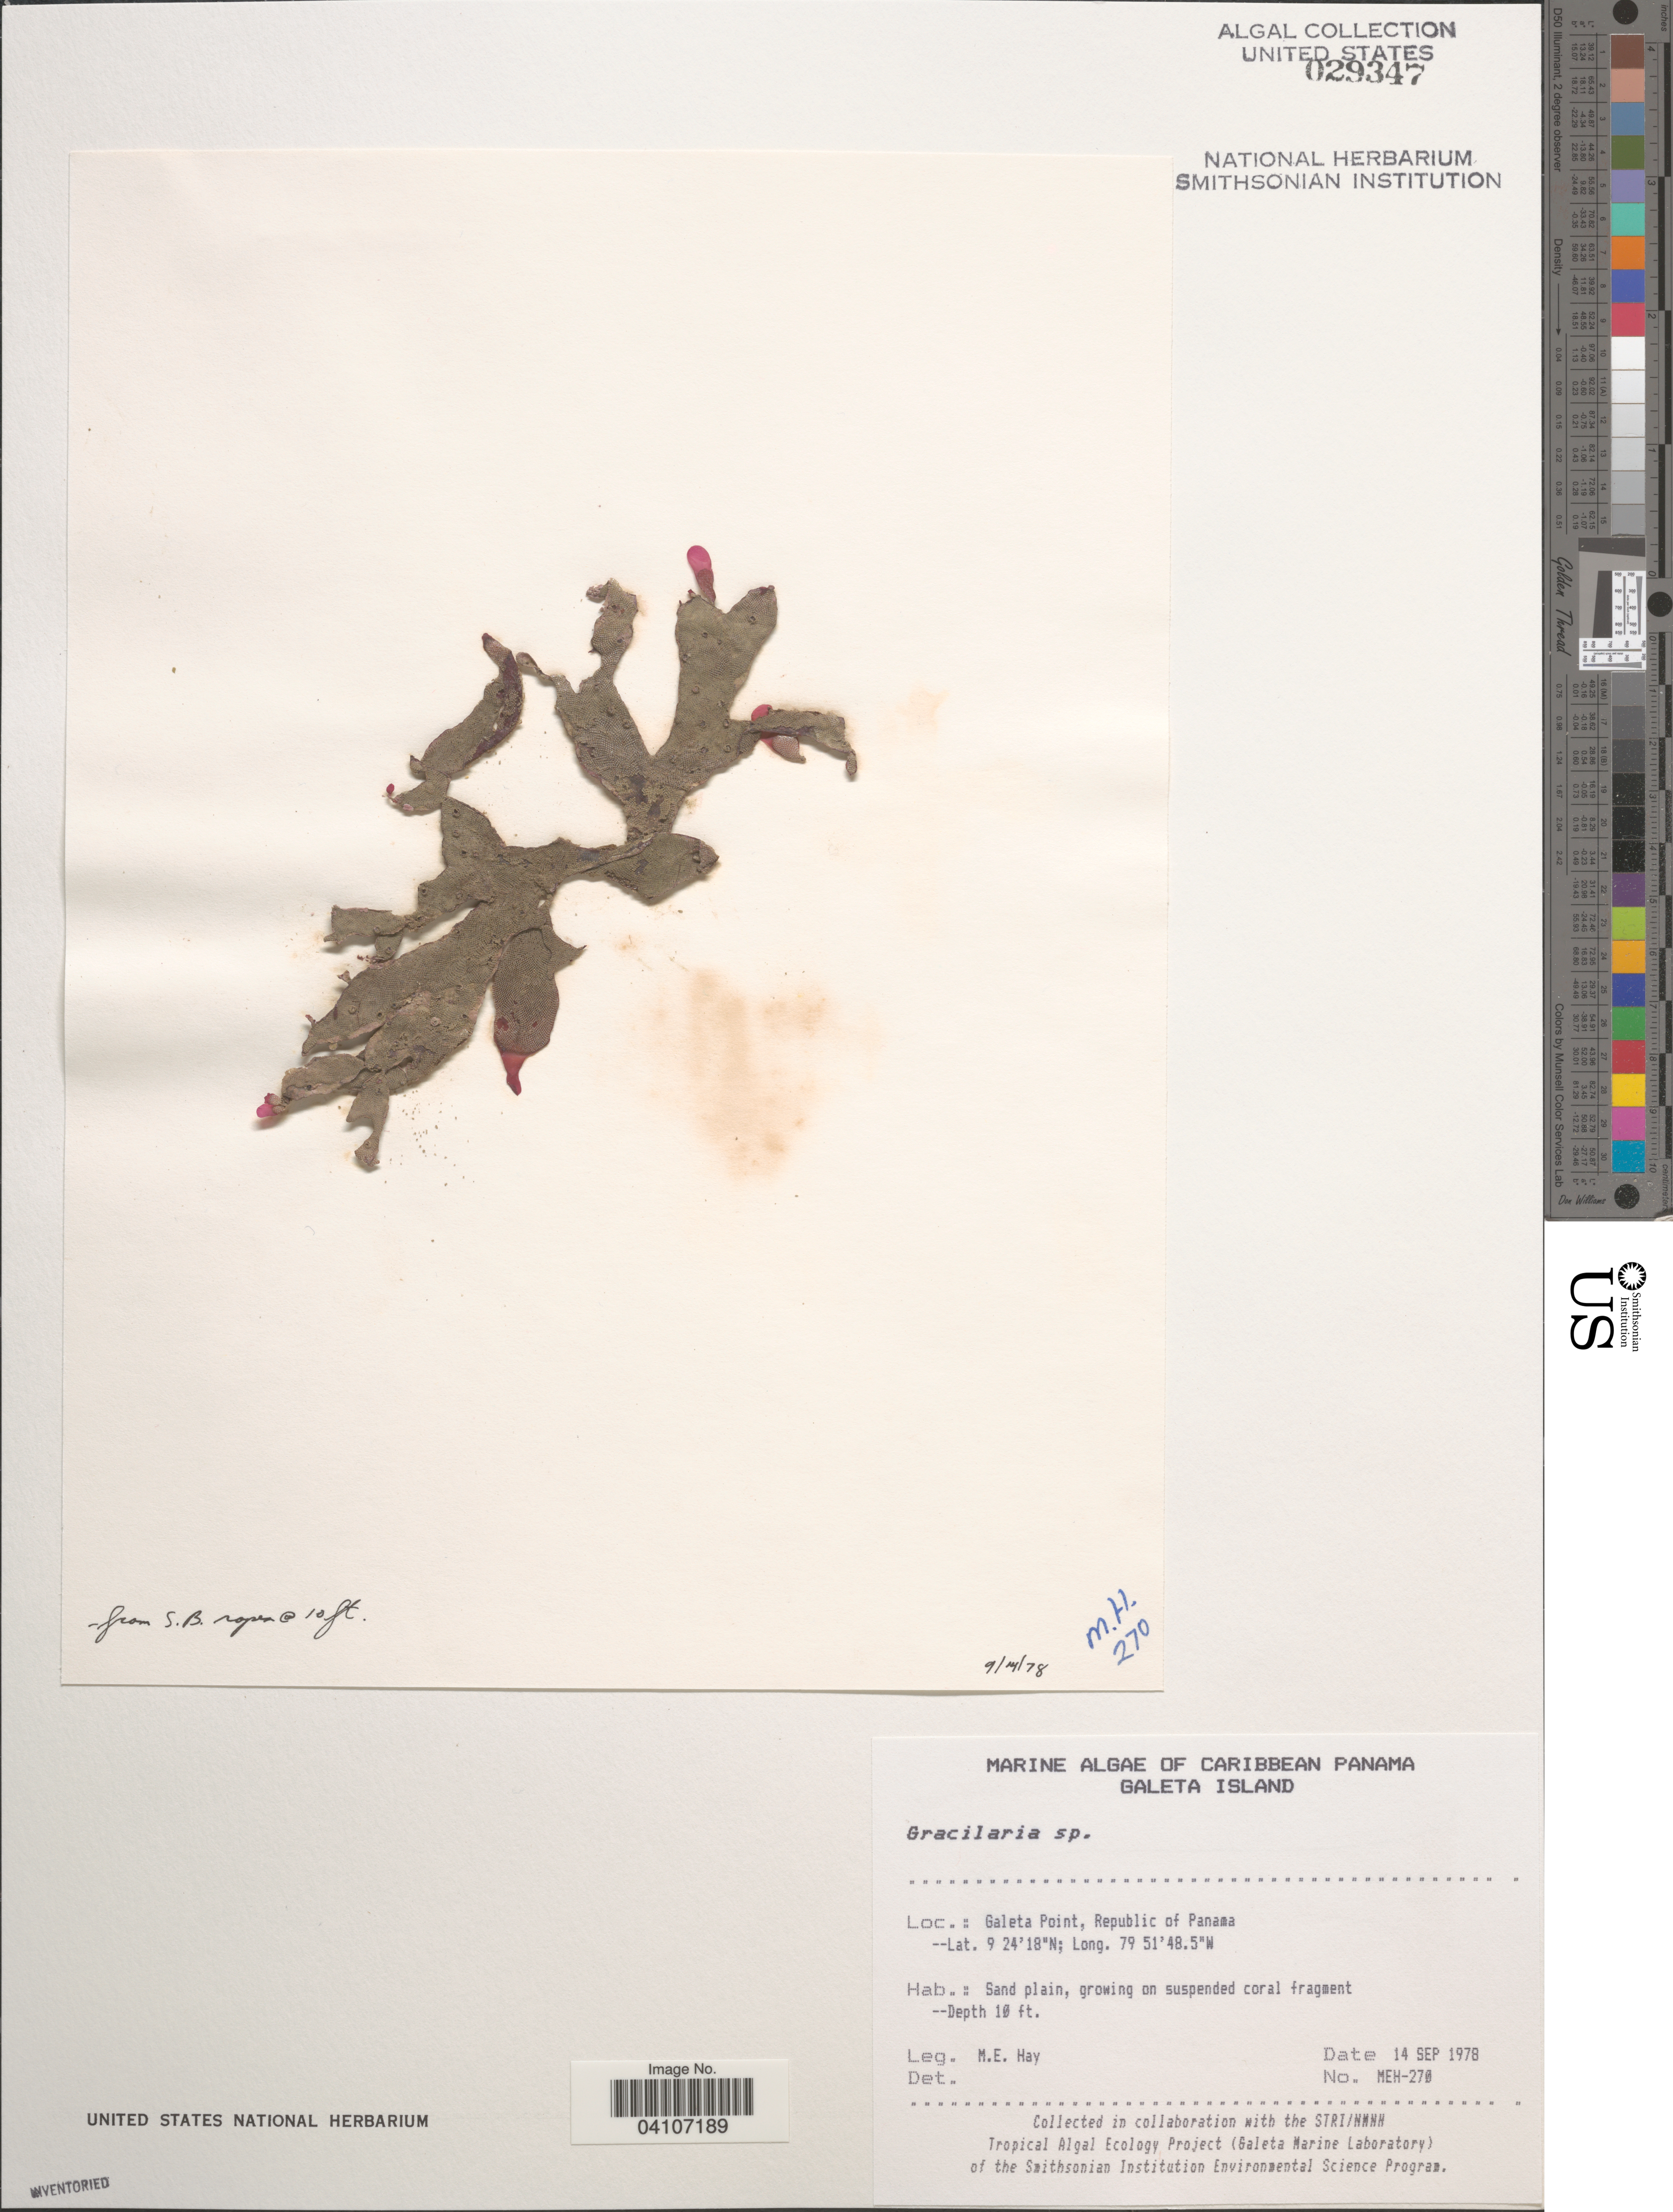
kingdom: Plantae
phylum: Rhodophyta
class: Florideophyceae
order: Gracilariales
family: Gracilariaceae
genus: Gracilaria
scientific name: Gracilaria sp.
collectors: M. E. Hay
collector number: MEH-270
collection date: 1978-09-14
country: Panama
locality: Caribbean Panama. Galeta Island. Galeta Point, Republic of Panama.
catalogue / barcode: US 29347